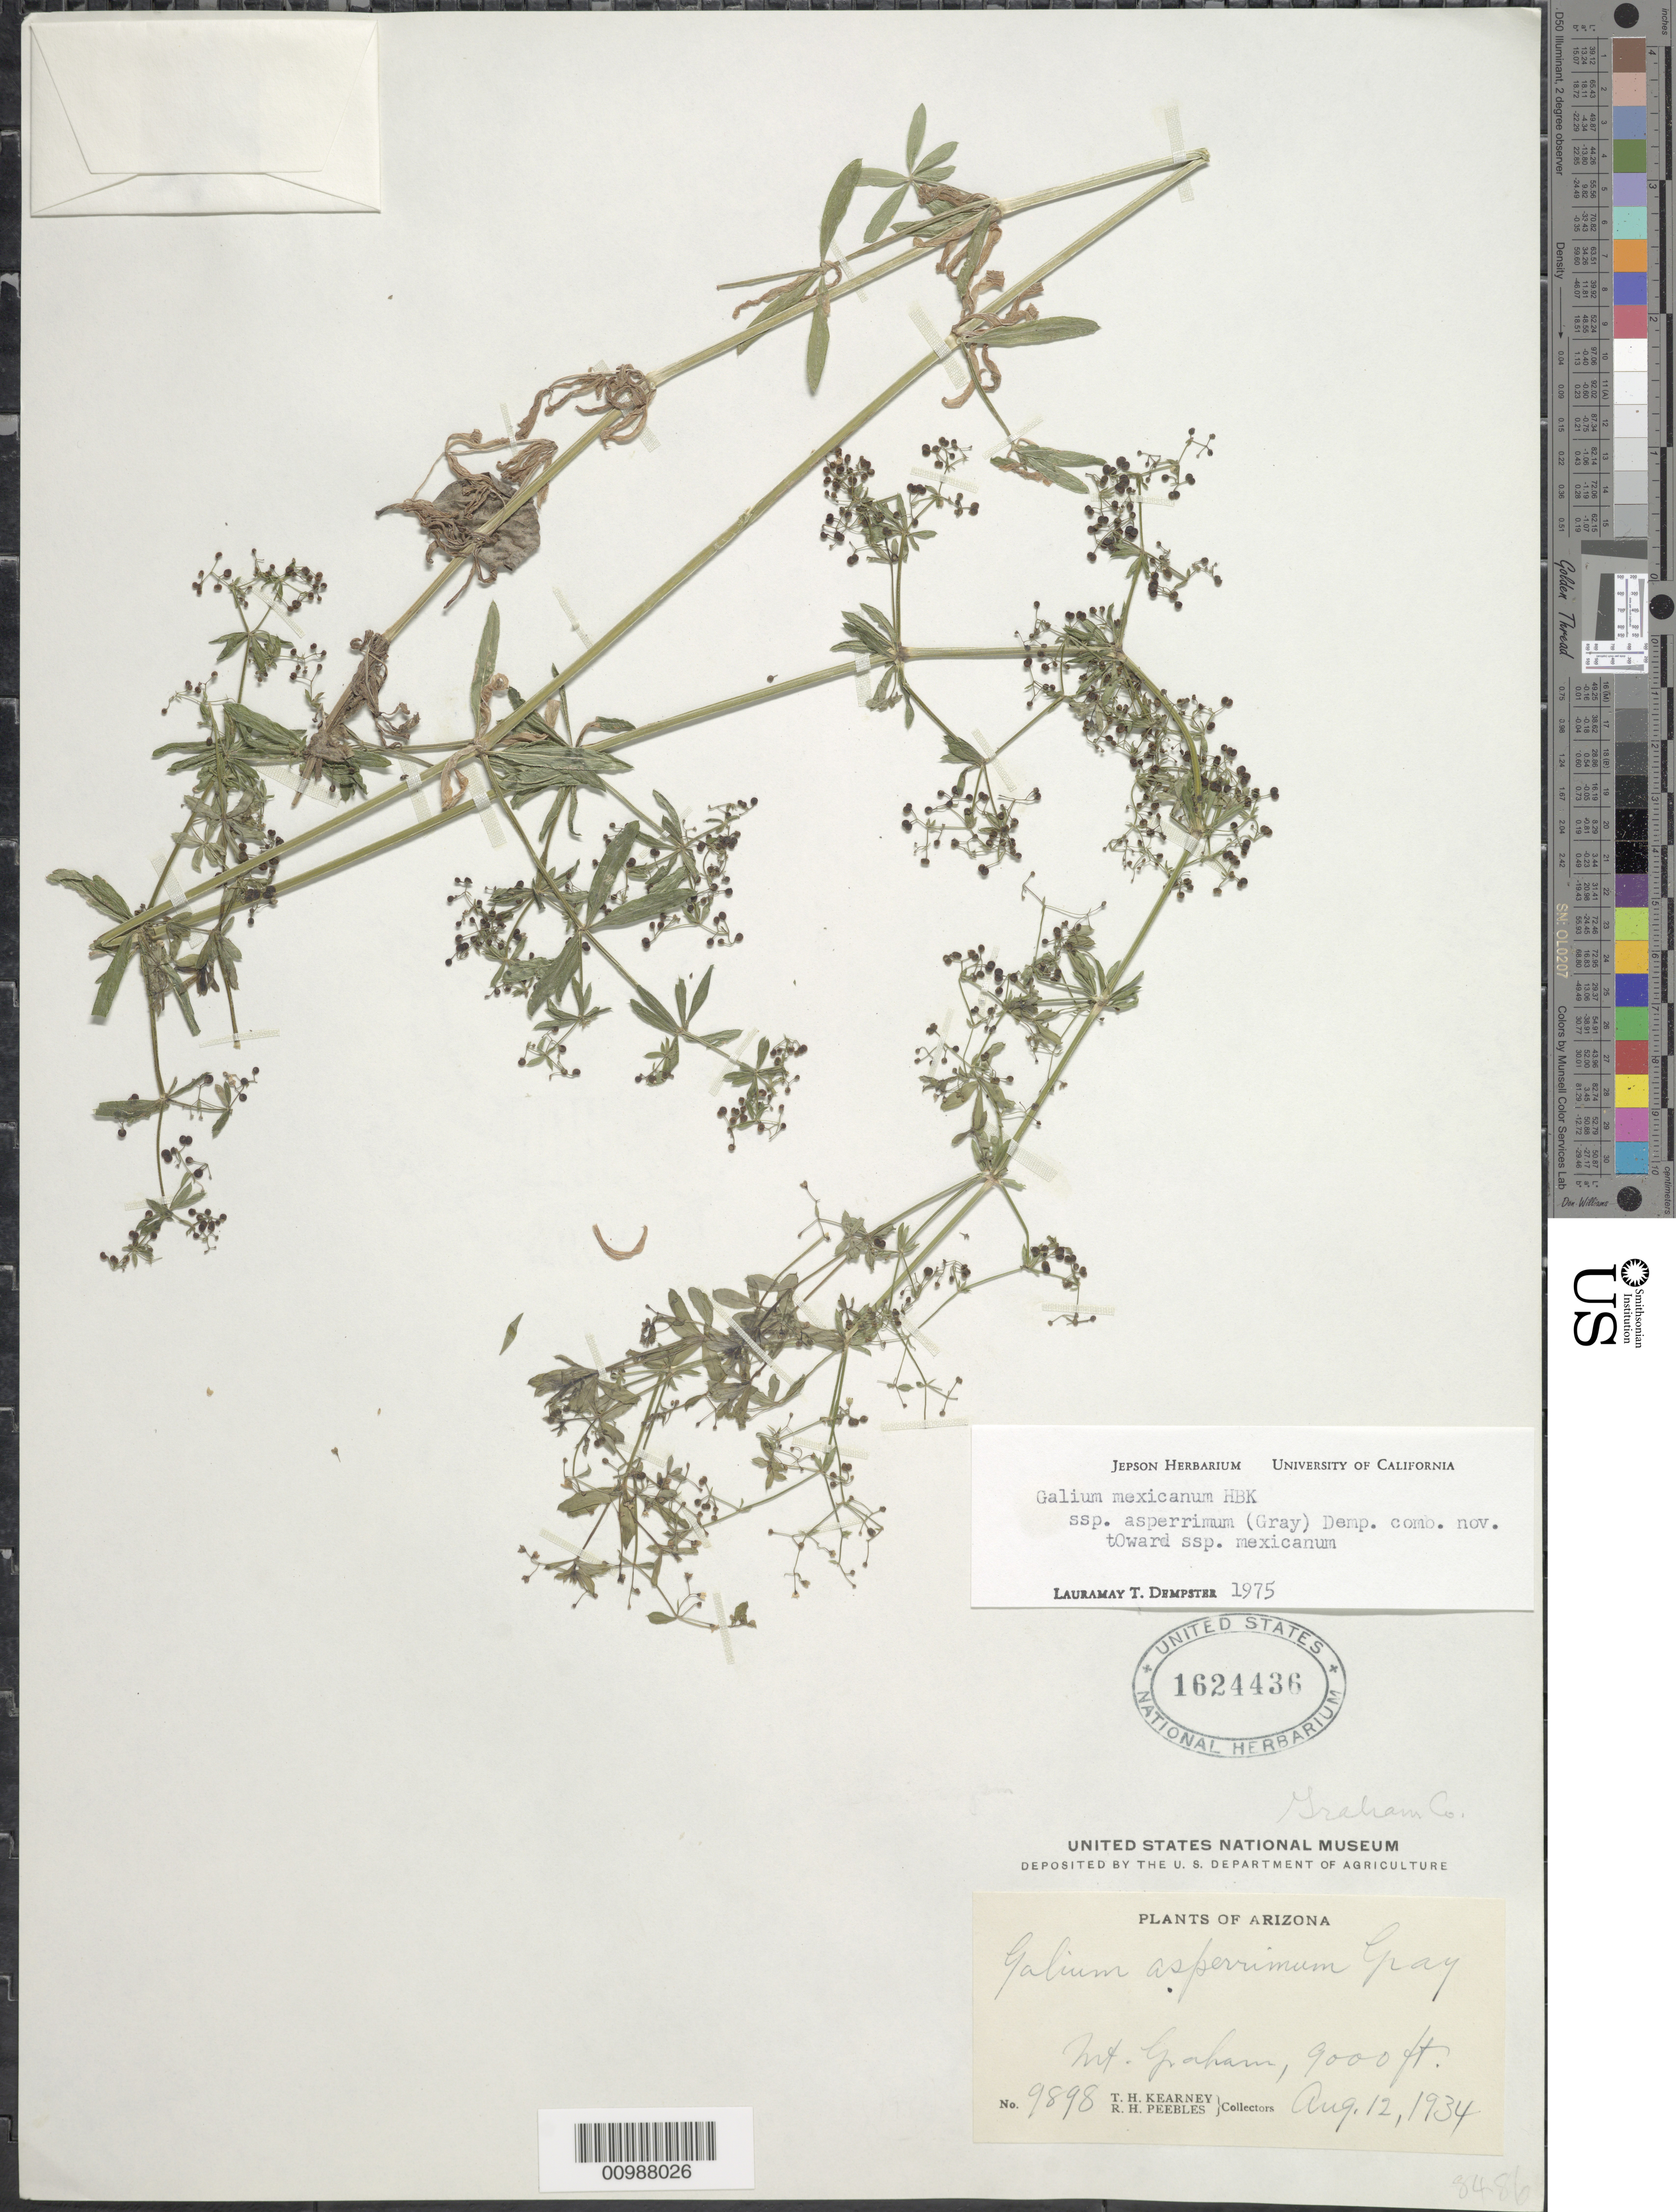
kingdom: Plantae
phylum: Tracheophyta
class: Magnoliopsida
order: Gentianales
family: Rubiaceae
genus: Galium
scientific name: Galium mexicanum subsp. asperrimum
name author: (A. Gray) Dempster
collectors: T. H. Kearney & R. H. Peebles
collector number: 9898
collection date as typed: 12 Aug 1934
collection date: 1934-08-12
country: United States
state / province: Arizona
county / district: Graham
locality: Mount Graham.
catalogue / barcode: US 1624436